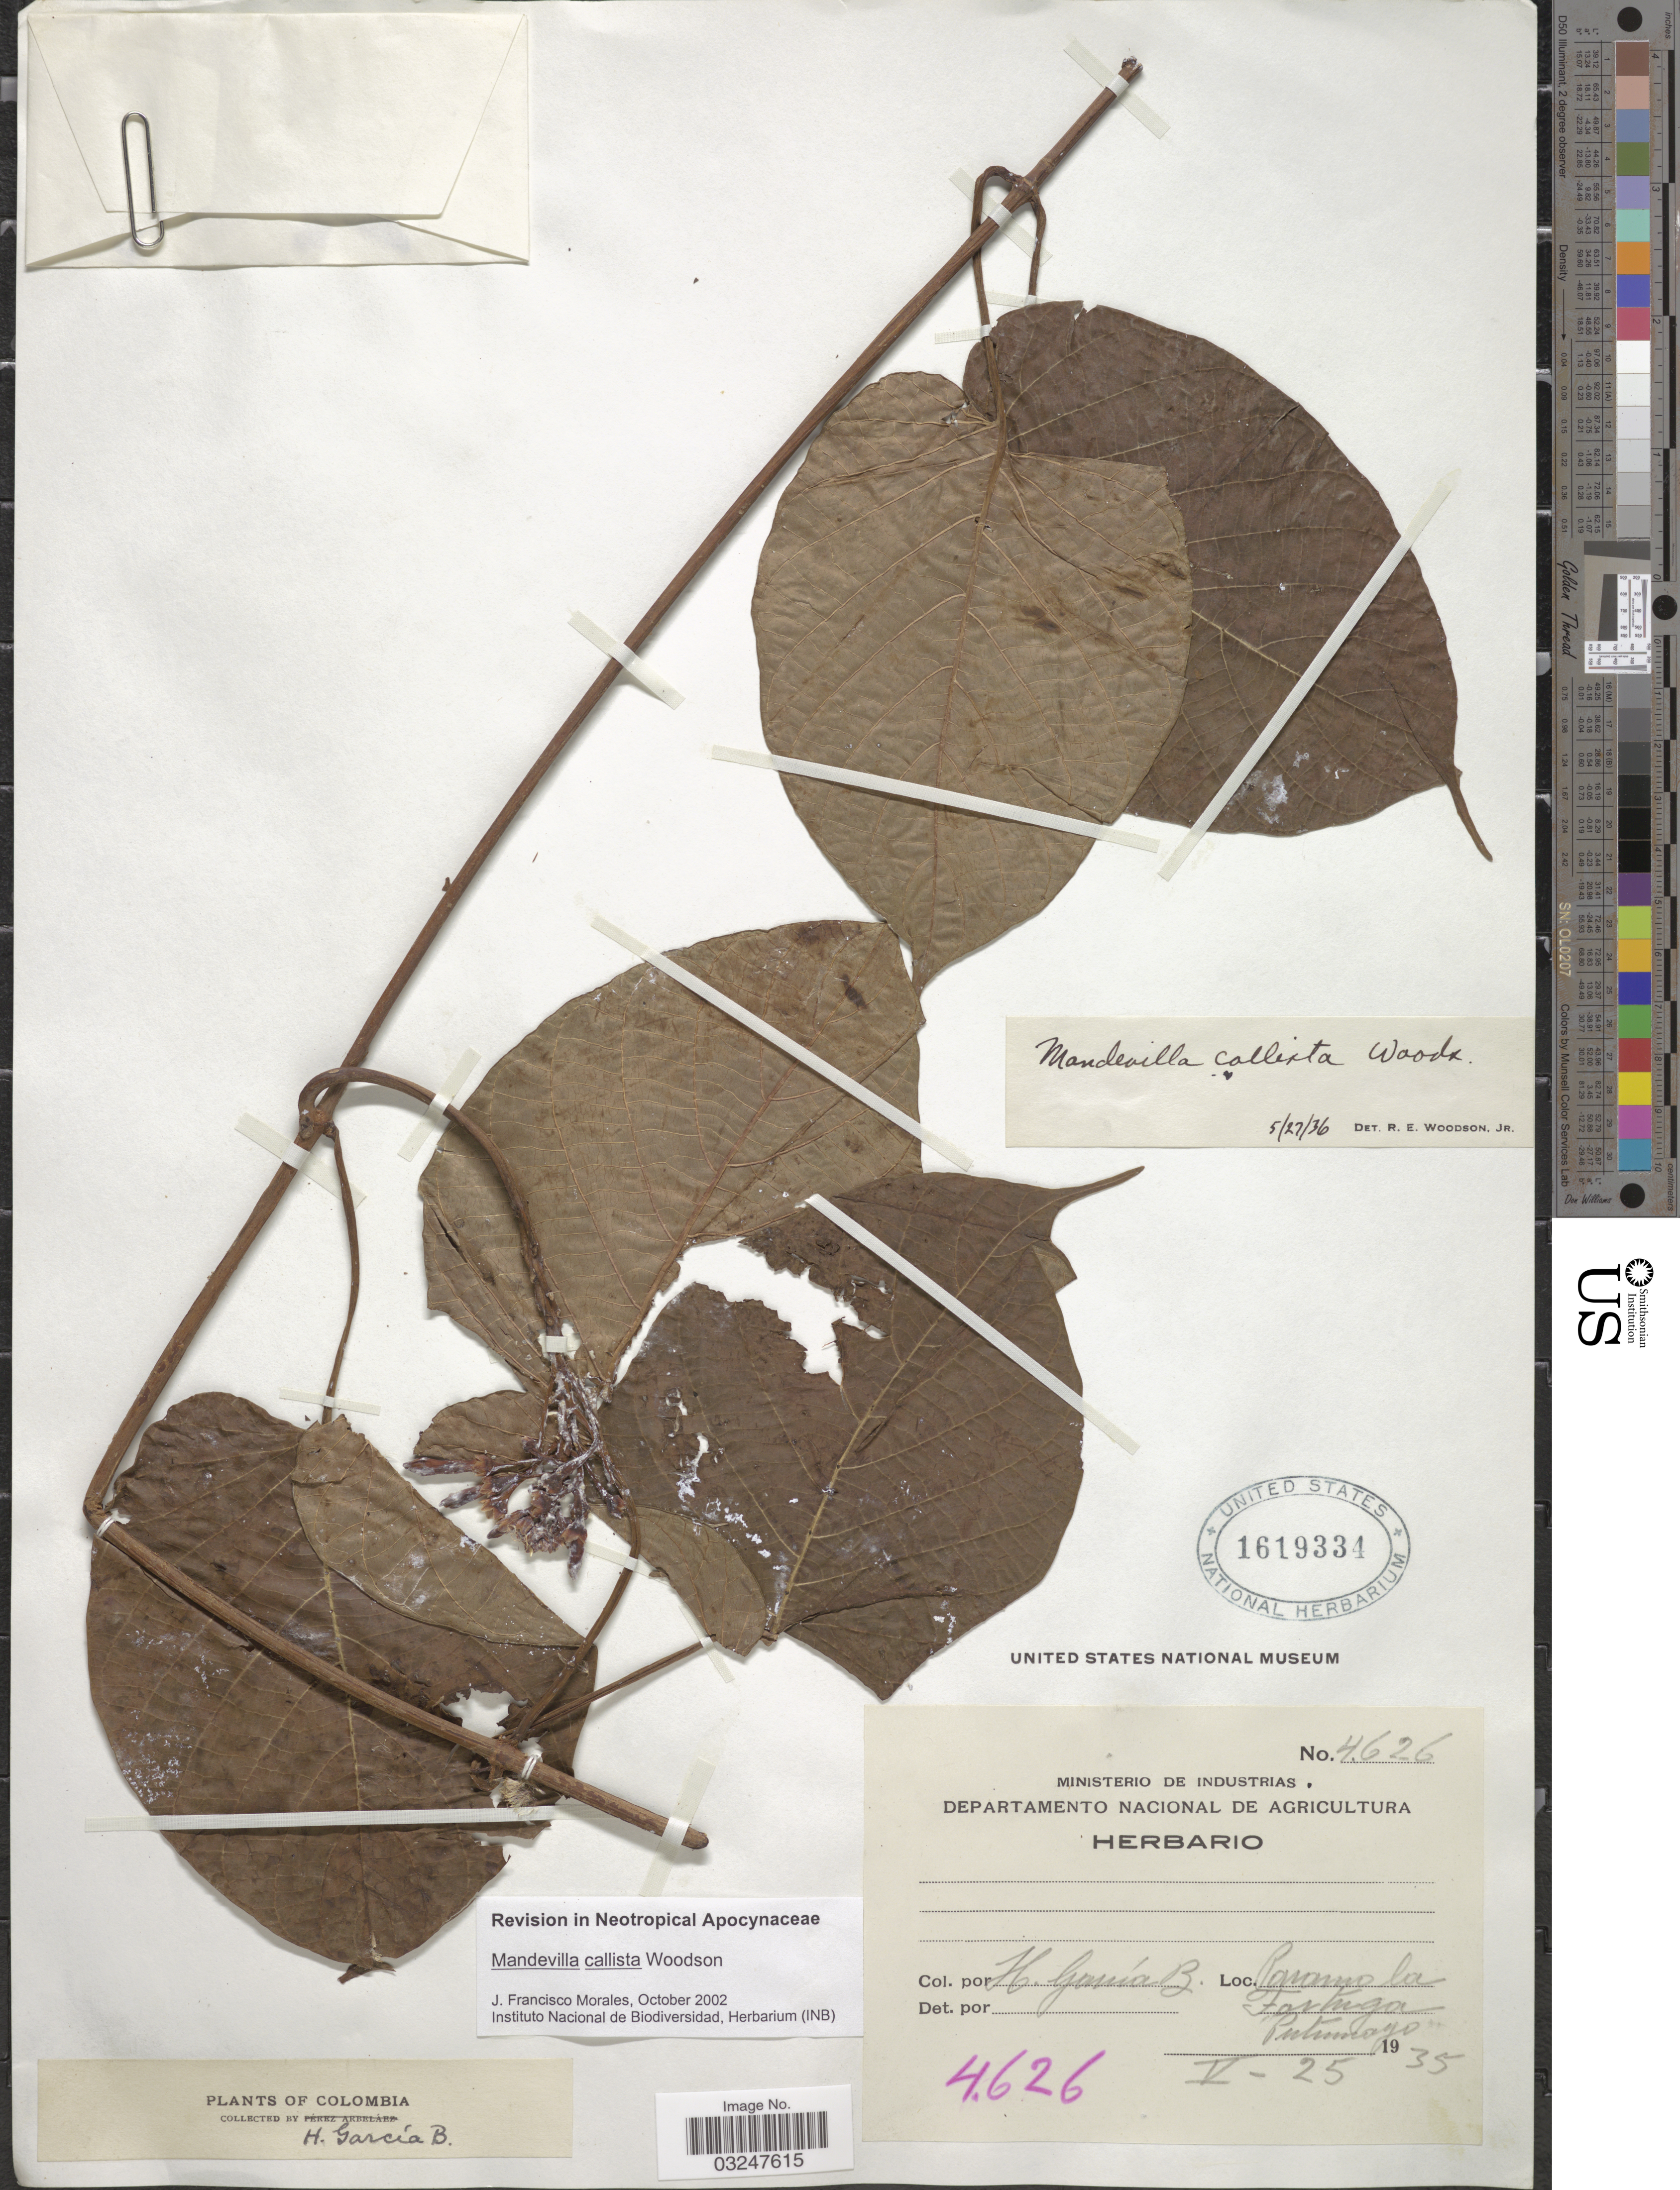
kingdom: Plantae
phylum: Tracheophyta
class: Magnoliopsida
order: Gentianales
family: Apocynaceae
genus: Mandevilla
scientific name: Mandevilla callista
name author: Woodson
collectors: H. García B.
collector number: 4626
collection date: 1935-05-25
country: Colombia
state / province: Putumayo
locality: Paramo la Fortuga, Putumayo.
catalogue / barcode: US 1619334